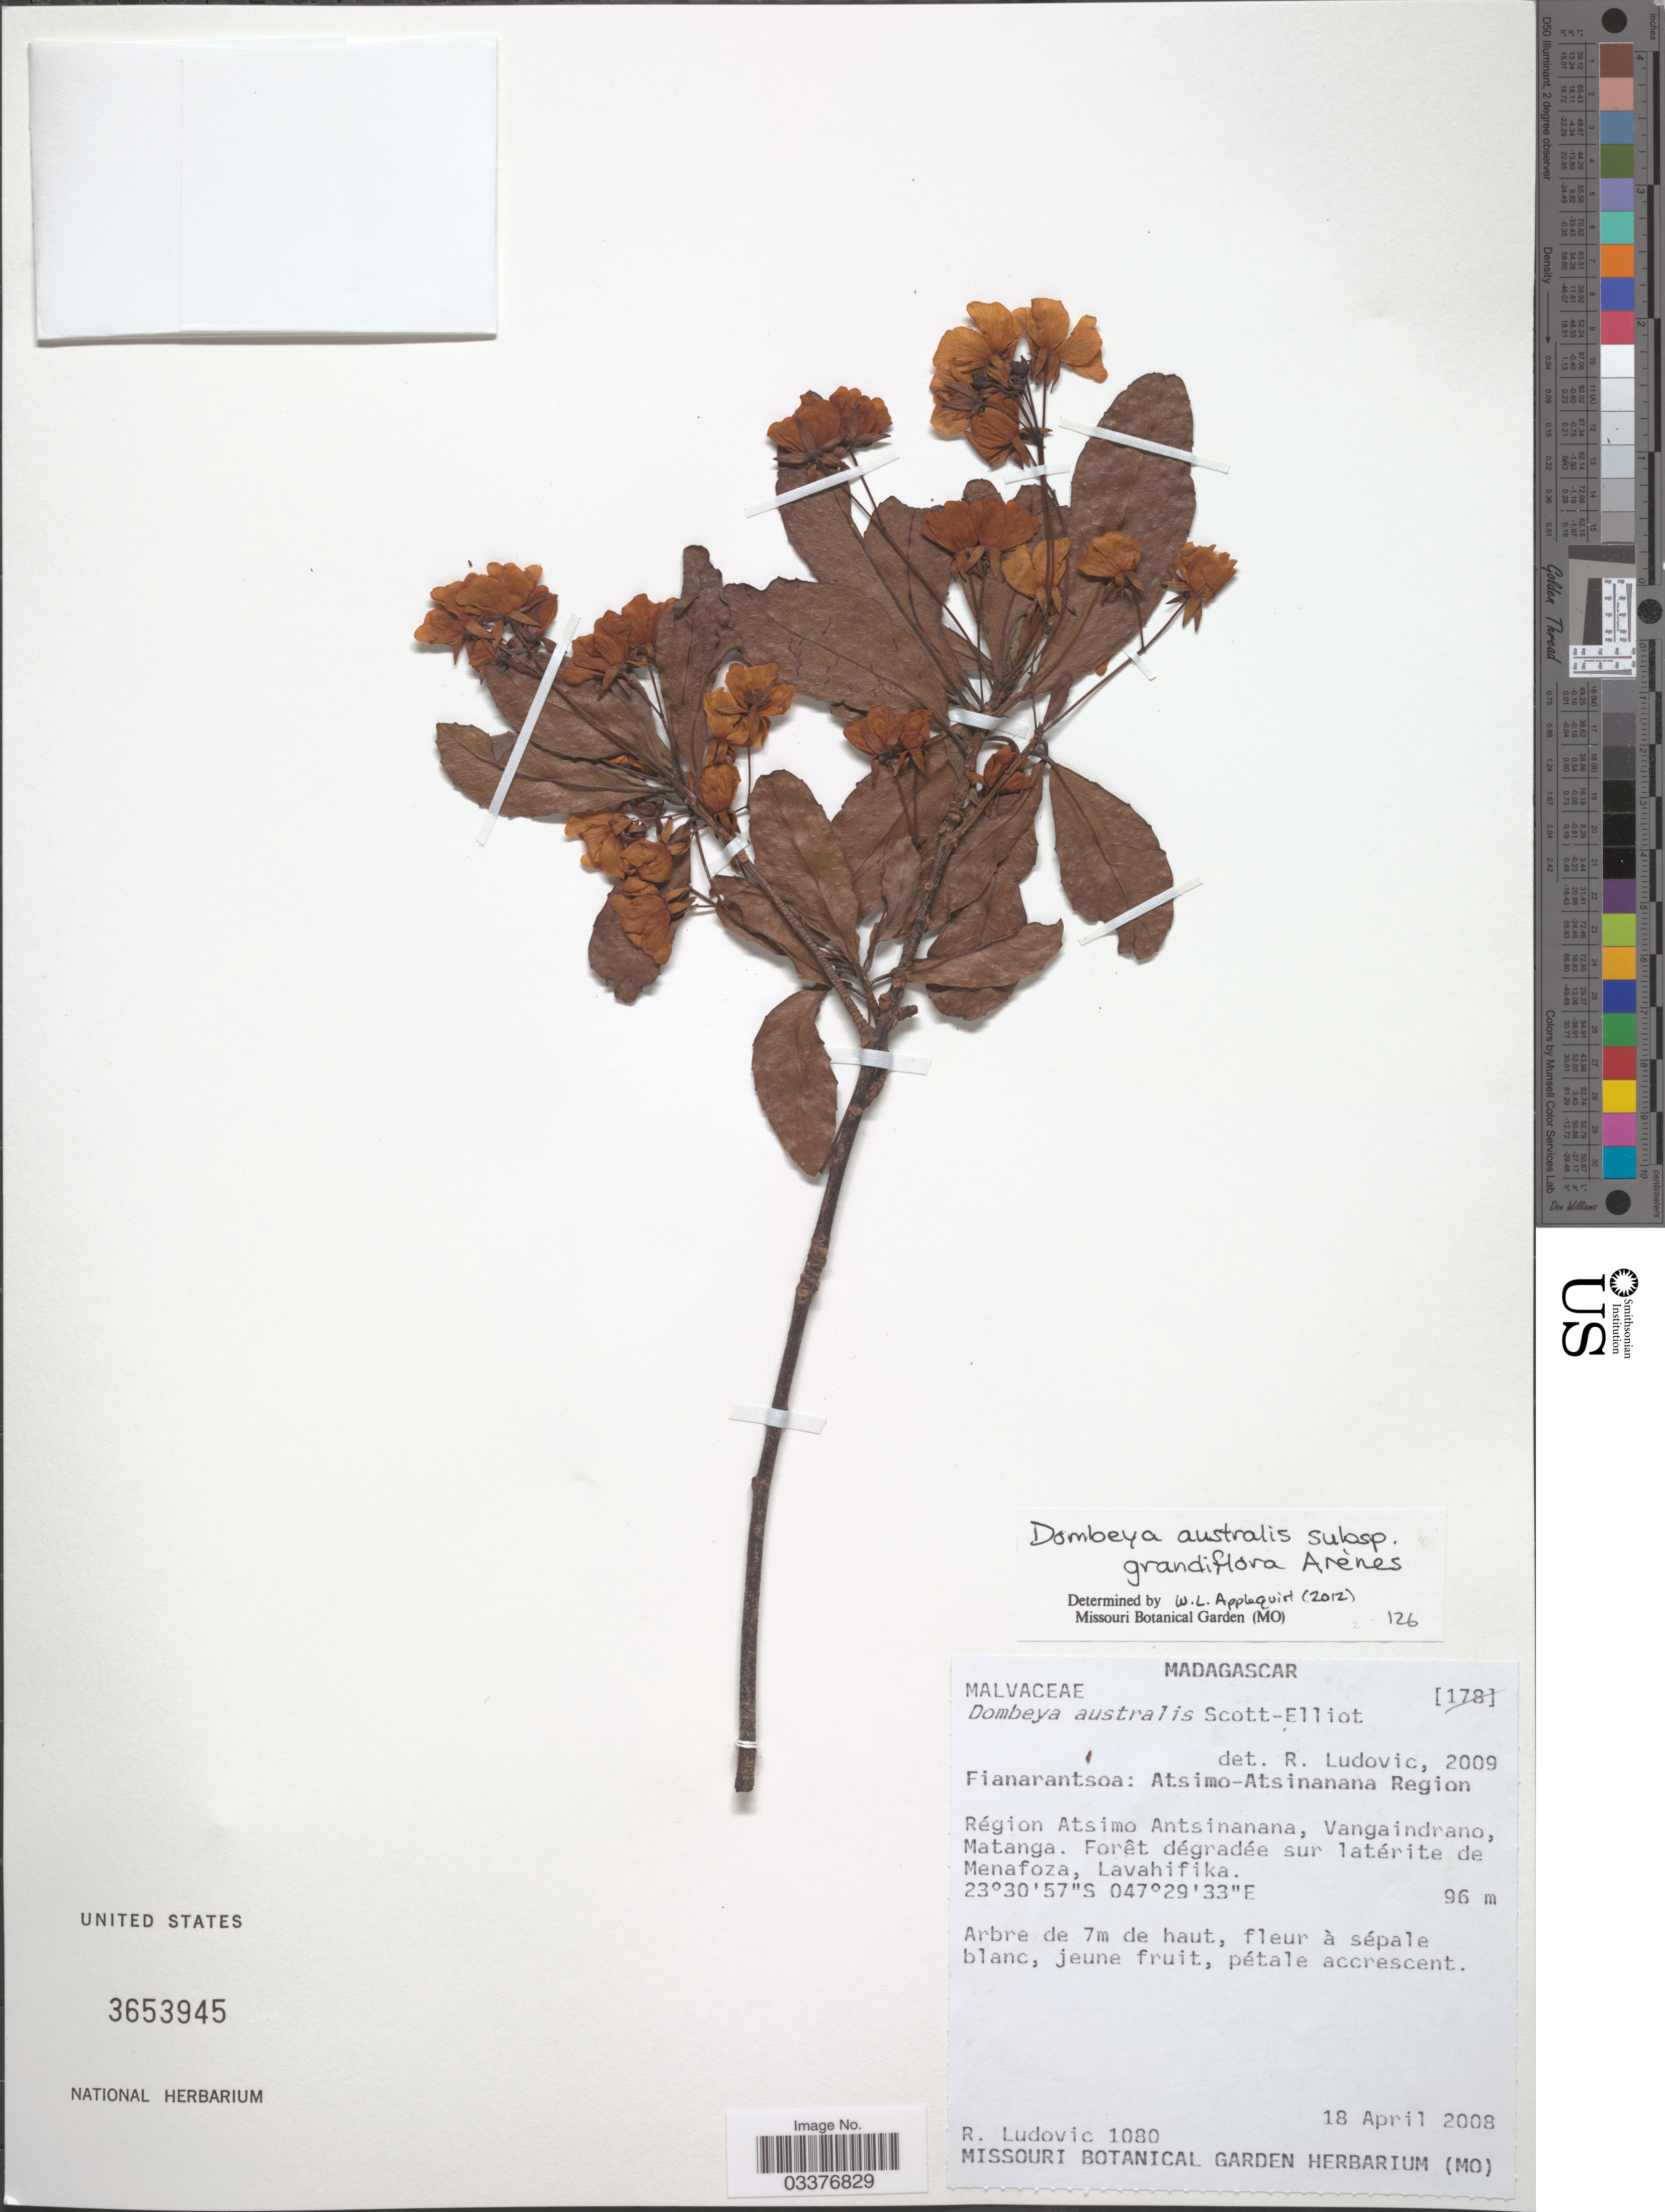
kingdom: Plantae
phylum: Tracheophyta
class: Magnoliopsida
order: Malvales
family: Malvaceae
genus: Dombeya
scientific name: Dombeya australis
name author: Scott Elliot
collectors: R. Ludovic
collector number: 1080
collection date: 2008-04-18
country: Madagascar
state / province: Atsimo-Atsinanana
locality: Atsimo-Atsinanana Region. Région Atsimo Antsinanana, Vangaindrano, Matanga. Forêt dégradée sur latérite de Menafoza, Lavahifika.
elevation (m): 96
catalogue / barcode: US 3653945